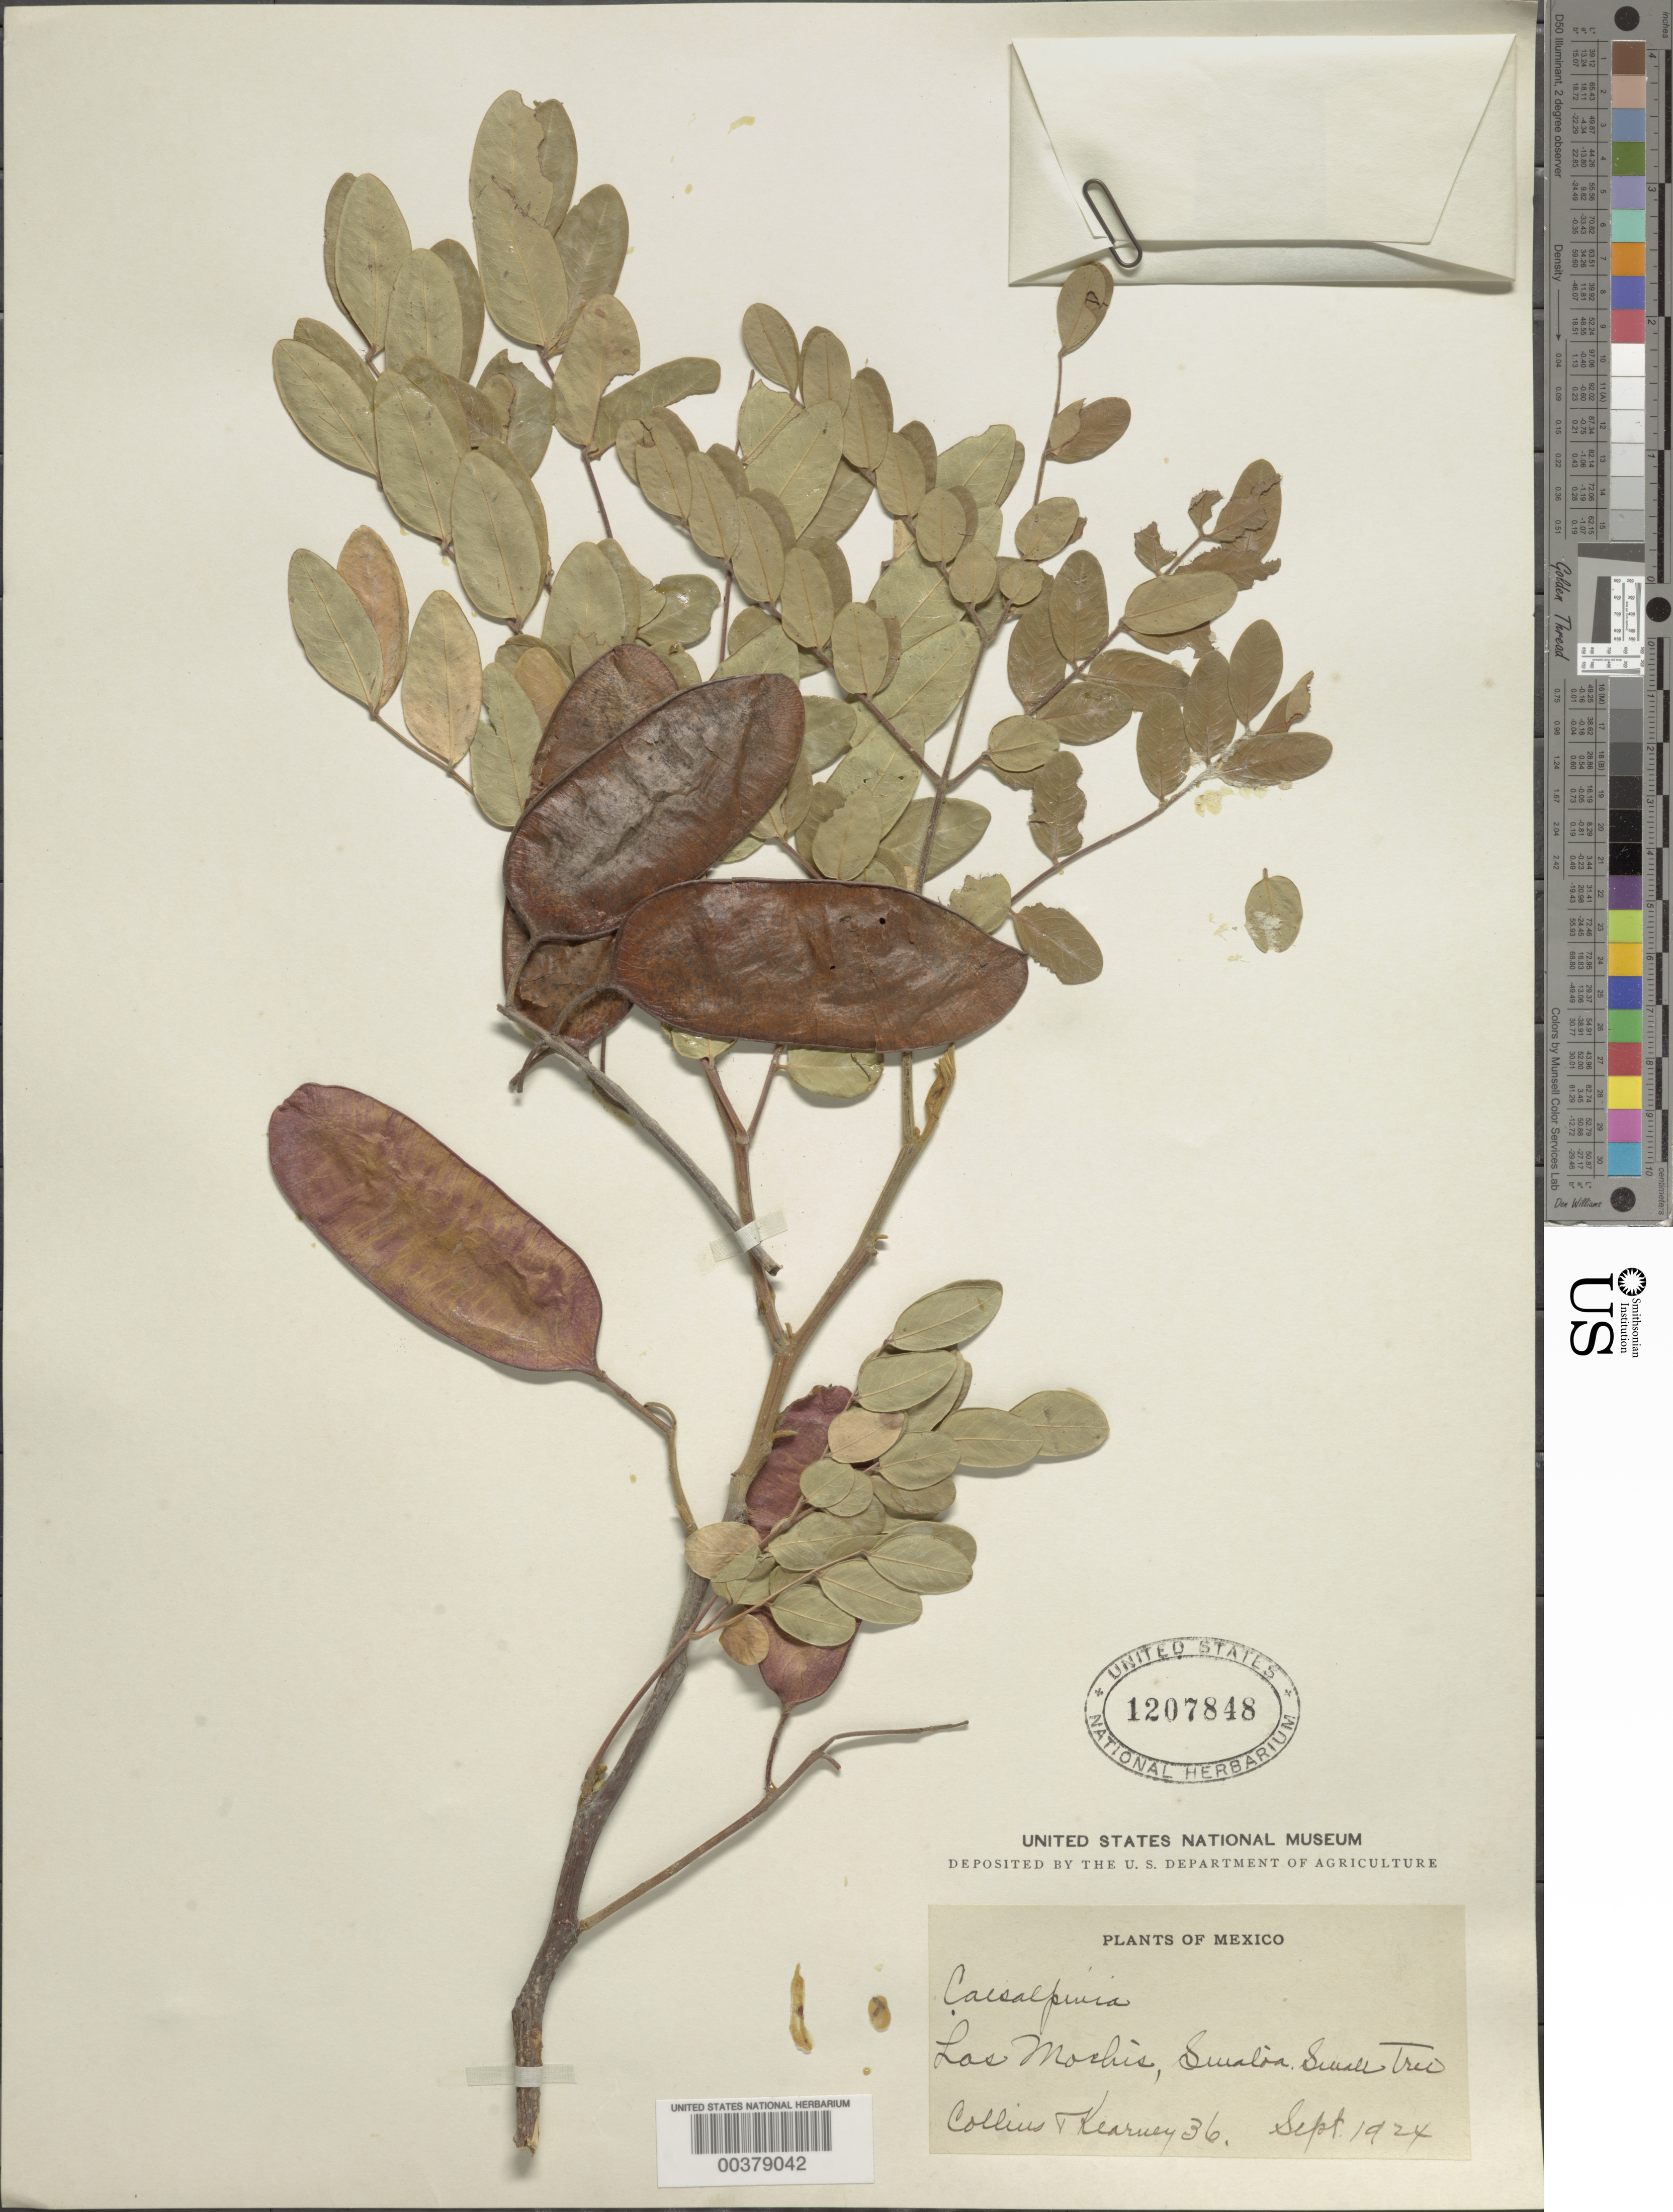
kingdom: Plantae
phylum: Tracheophyta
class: Magnoliopsida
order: Fabales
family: Fabaceae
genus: Coulteria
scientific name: Coulteria platyloba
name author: (S. Watson) N. Zamora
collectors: C. Kearney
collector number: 36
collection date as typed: Sep 1924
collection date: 1924-09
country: Mexico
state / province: Sinaloa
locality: Los mochis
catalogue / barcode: US 1207848